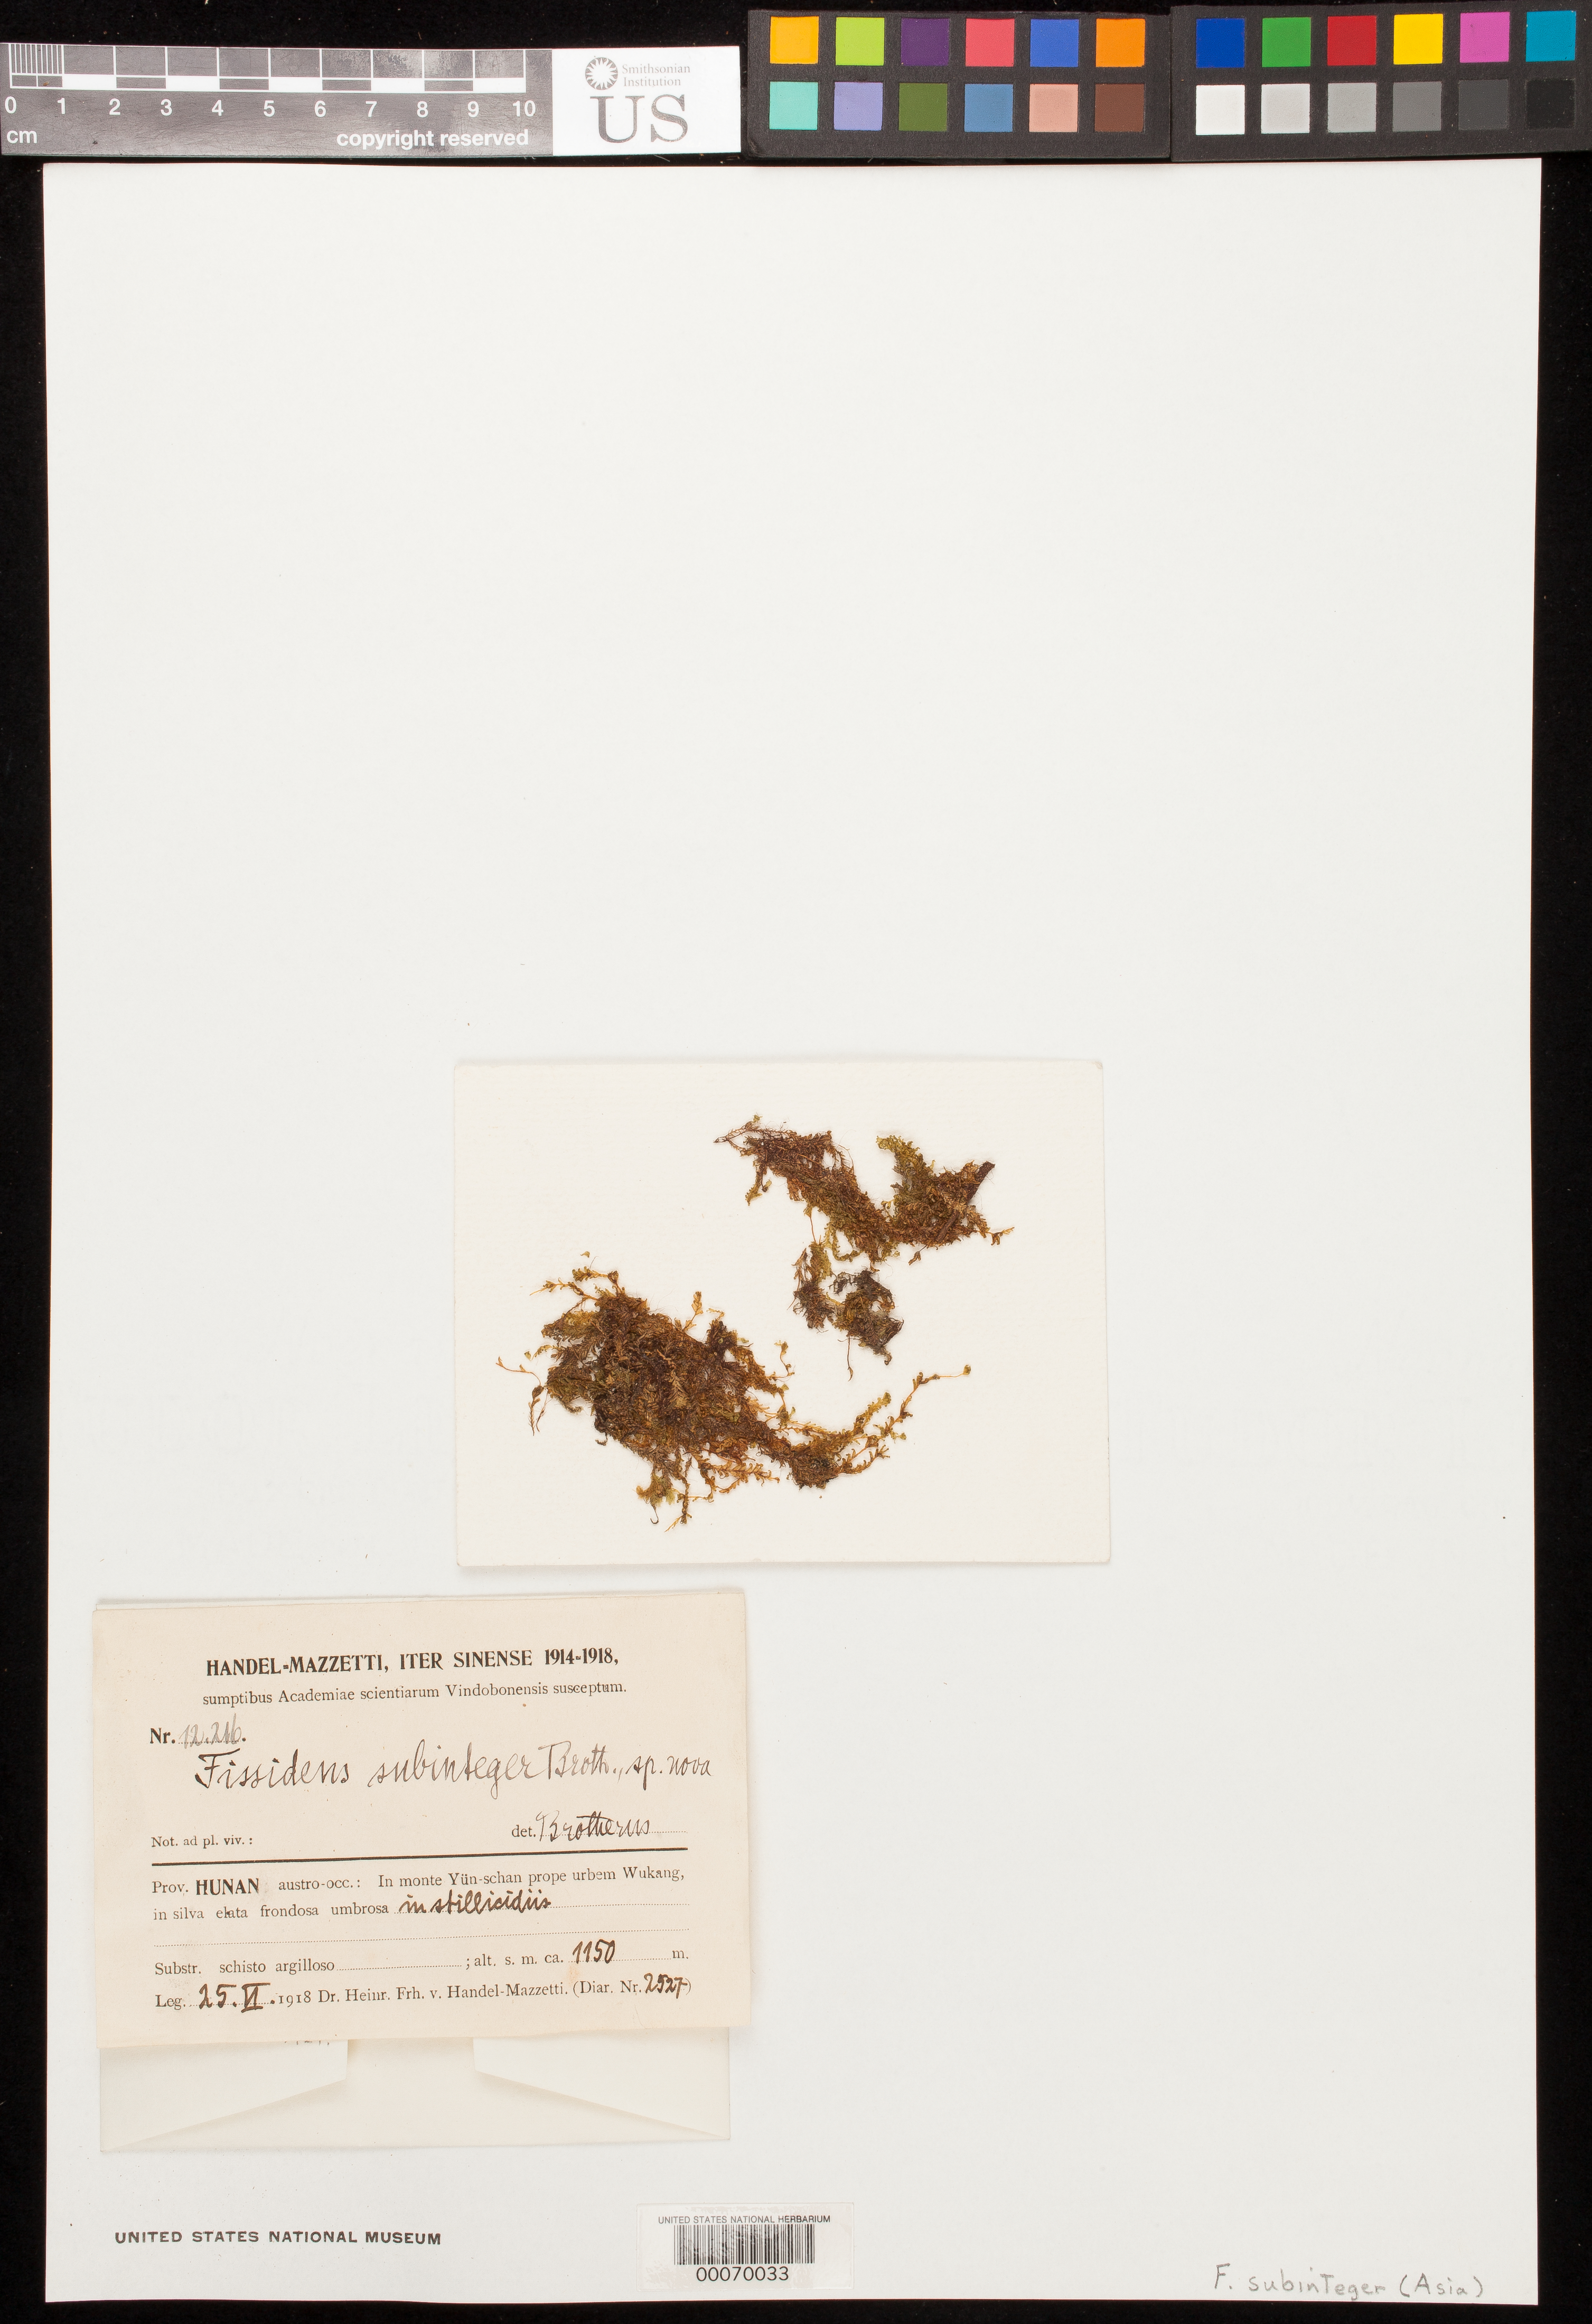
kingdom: Plantae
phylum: Bryophyta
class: Bryopsida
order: Dicranales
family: Fissidentaceae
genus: Fissidens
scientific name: Fissidens subinteger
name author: Broth. in Hand.-Mazz.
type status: Type Collection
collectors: H. Handel-Mazzetti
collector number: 2527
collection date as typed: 25 Jun 1918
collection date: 1918-06-25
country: China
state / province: Hunan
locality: Yun-schan, Wukang.